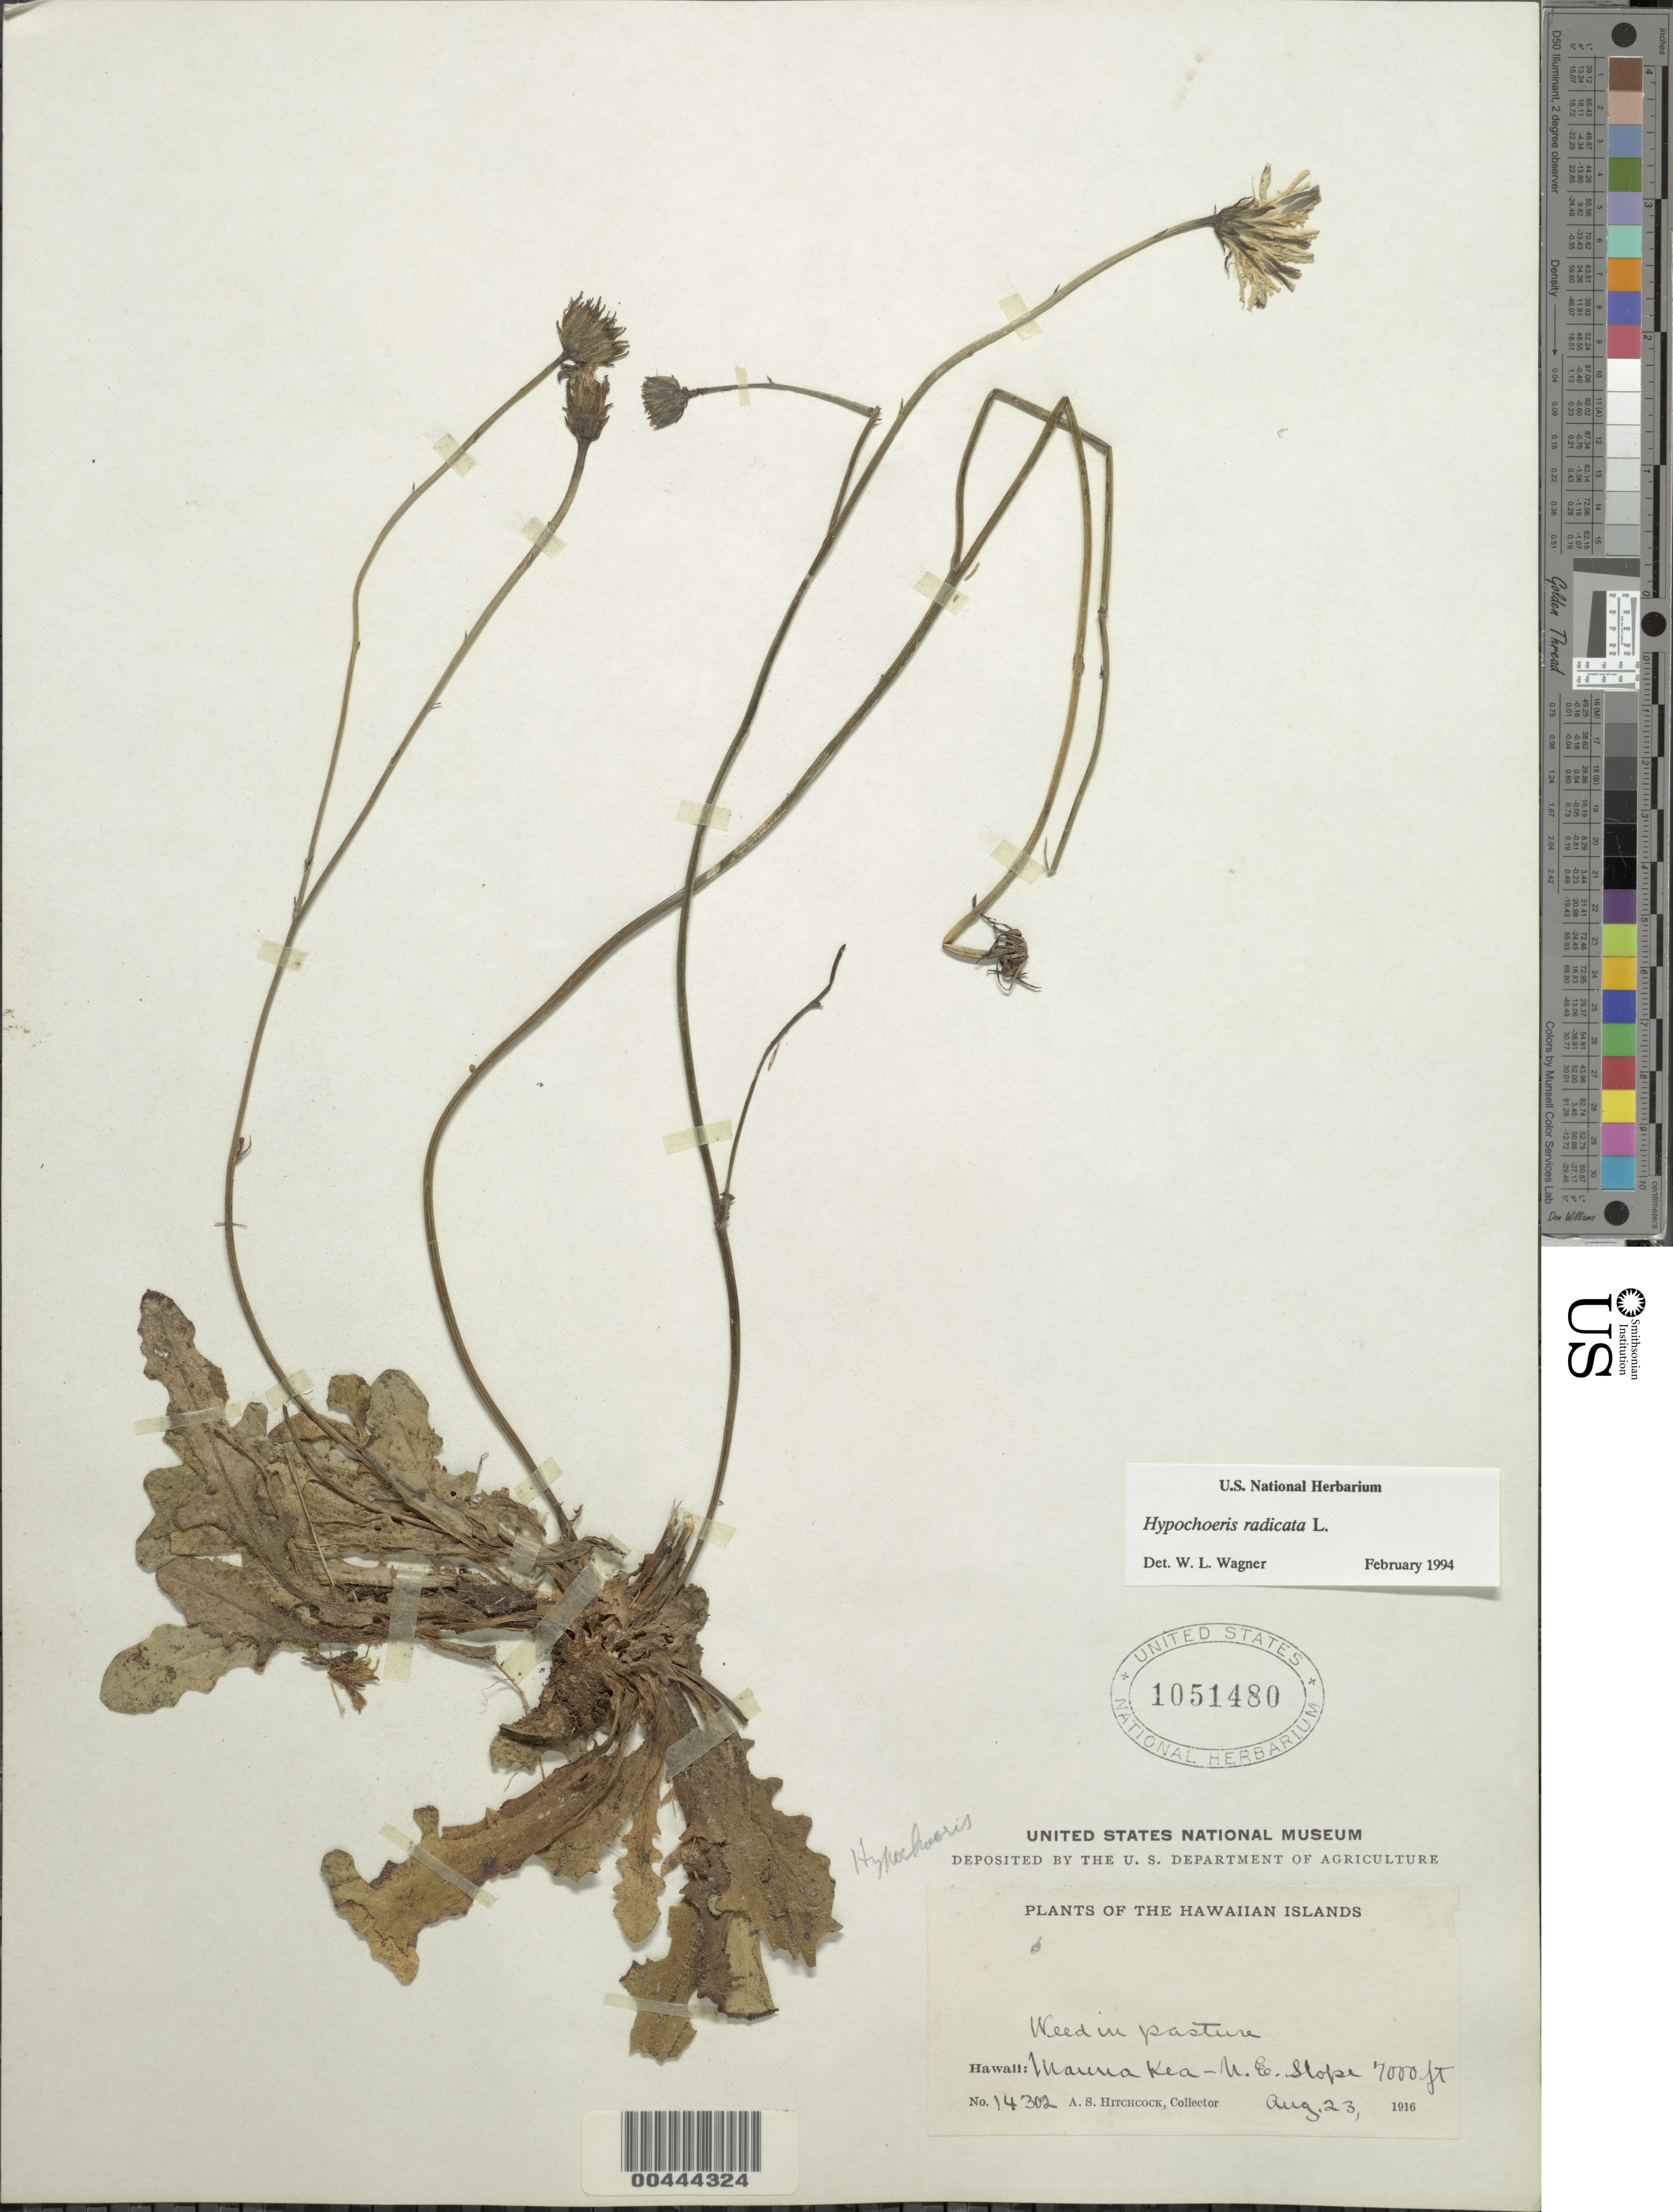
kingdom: Plantae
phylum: Tracheophyta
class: Magnoliopsida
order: Asterales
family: Asteraceae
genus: Hypochaeris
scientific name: Hypochaeris radicata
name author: L.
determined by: Wagner, W. L., (BOT), Smithsonian Institution - National Museum of Natural History (UNITED STATES)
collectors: A. S. Hitchcock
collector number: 14302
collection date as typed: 23 Aug 1916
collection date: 1916-08-23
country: United States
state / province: Hawaii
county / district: Hawaii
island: Hawaii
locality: Mauna Kea, NE slope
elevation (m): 2134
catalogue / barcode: US 1051480